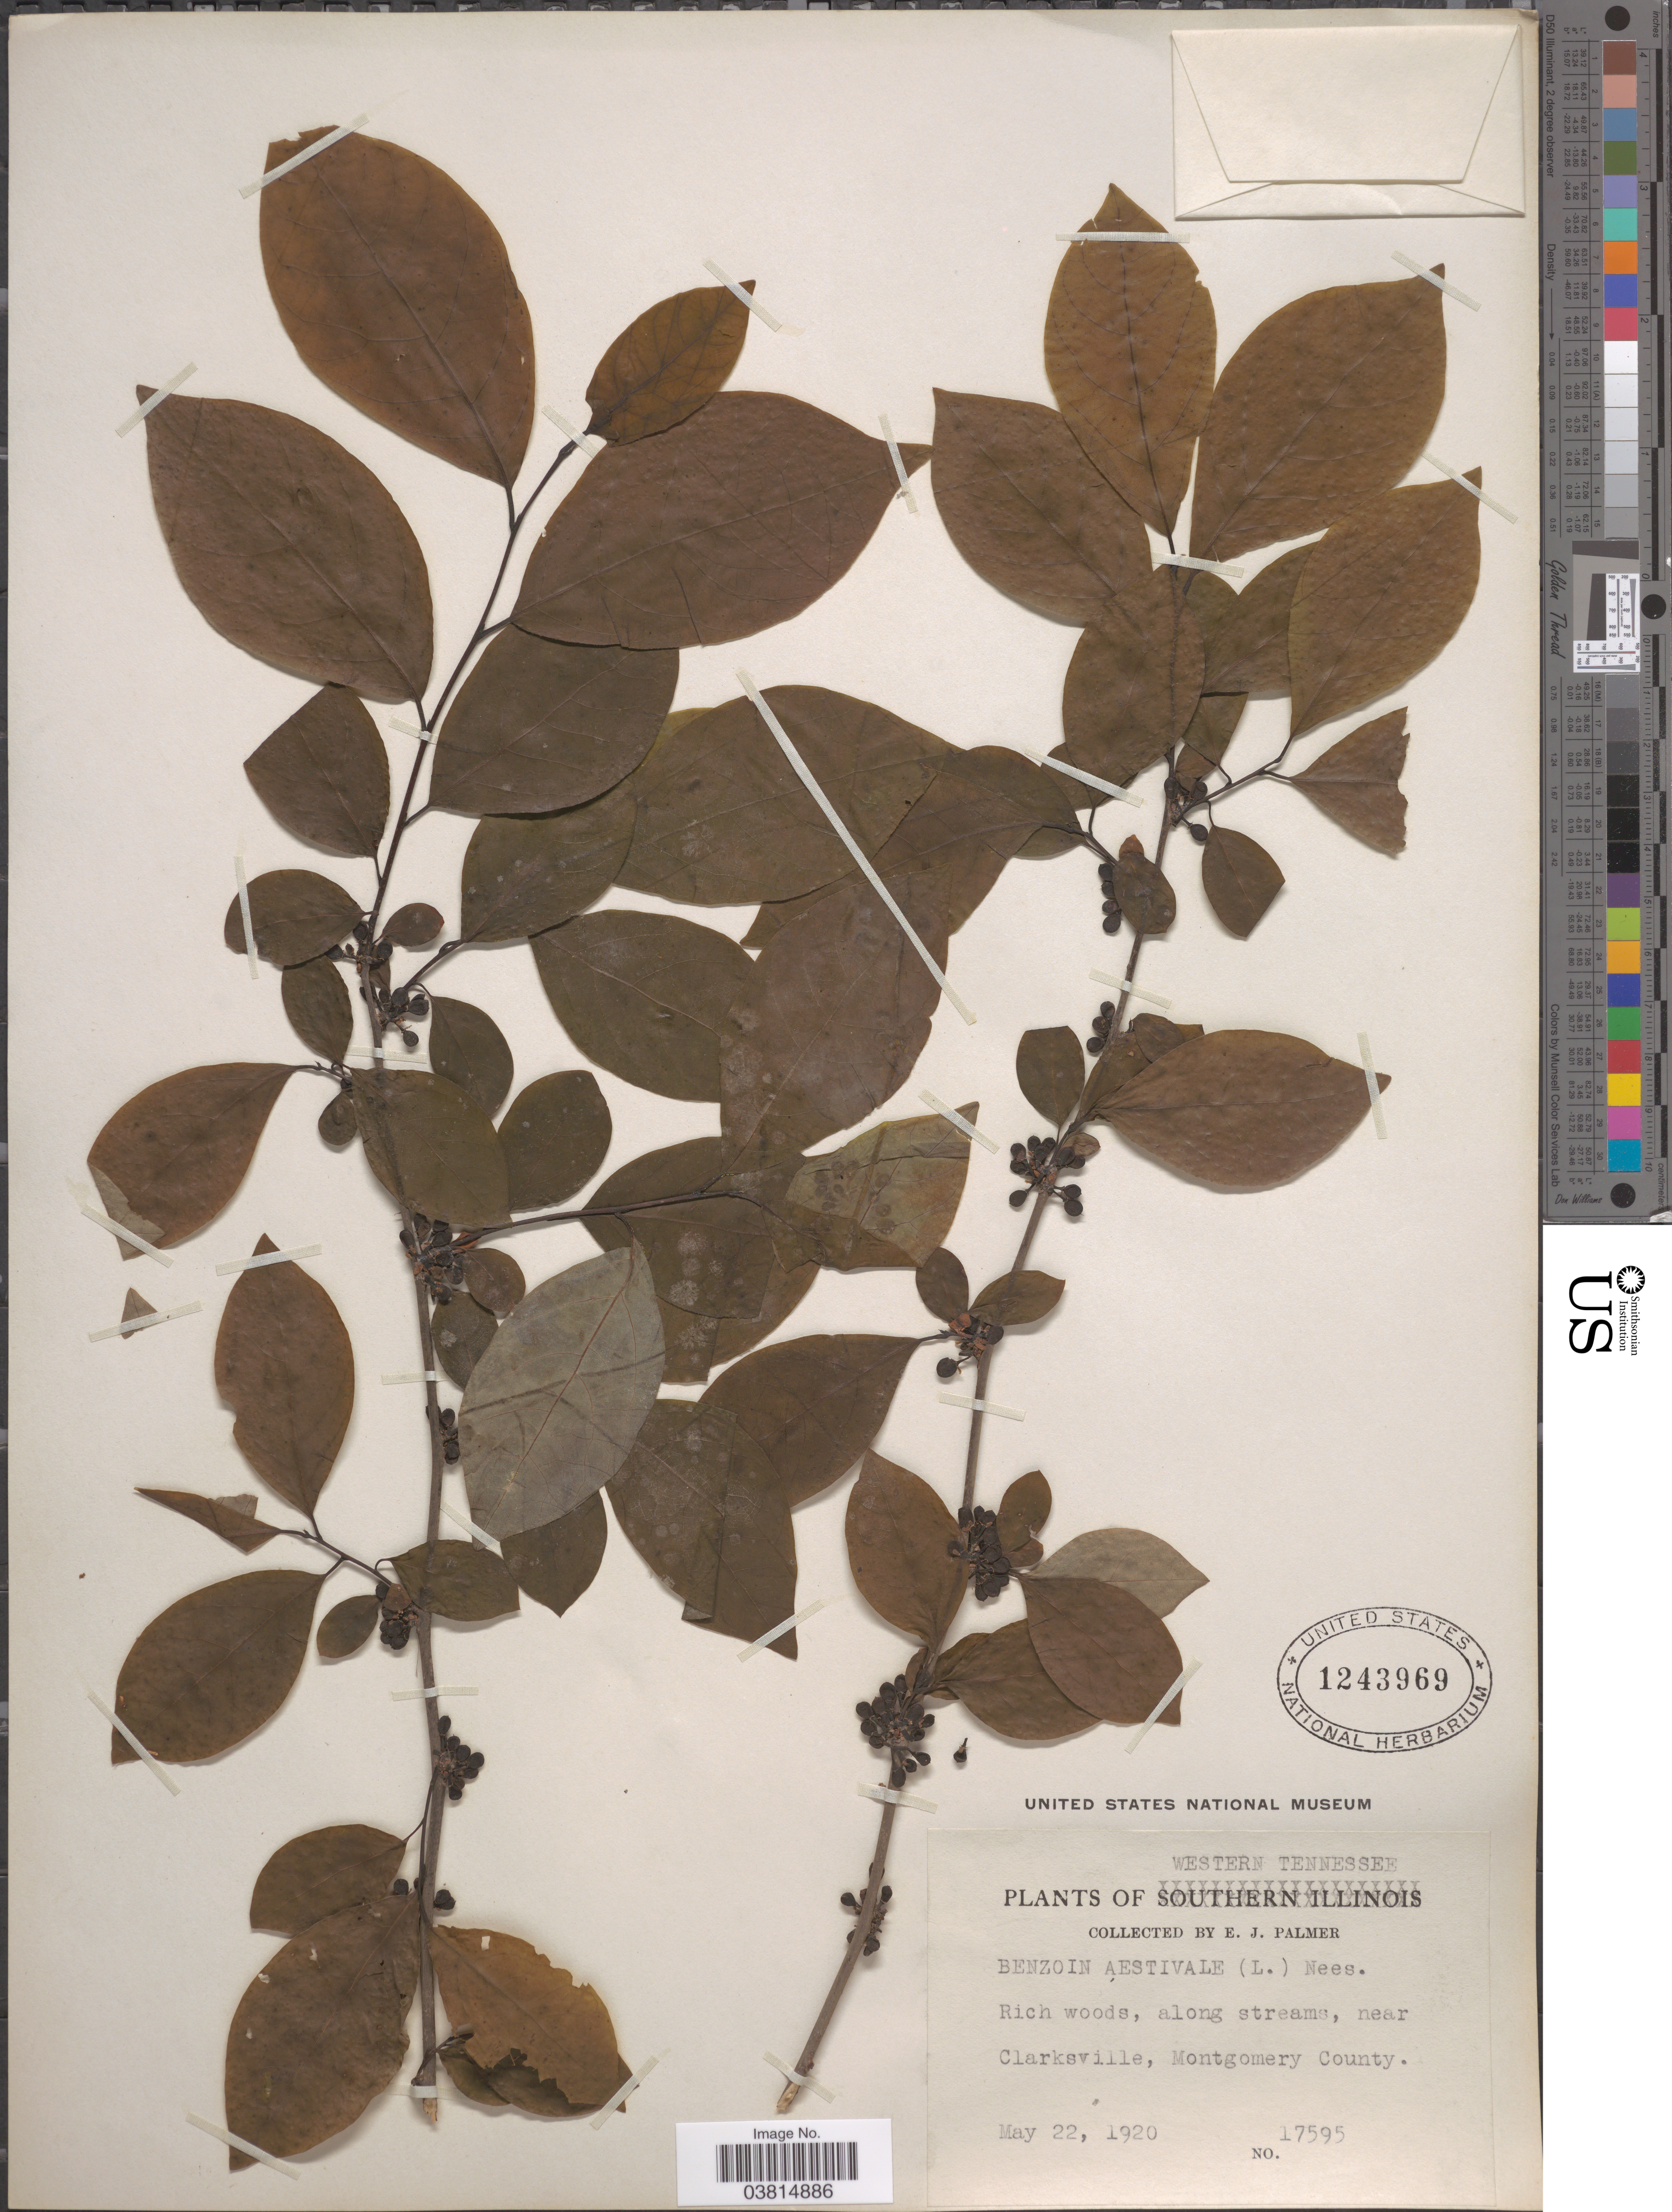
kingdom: Plantae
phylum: Tracheophyta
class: Magnoliopsida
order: Laurales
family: Lauraceae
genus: Lindera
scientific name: Lindera benzoin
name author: (L.) Blume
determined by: Strong, Mark T., (BOT), Smithsonian Institution - National Museum of Natural History (UNITED STATES)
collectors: E. J. Palmer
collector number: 17595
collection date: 1920-05-22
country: United States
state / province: Tennessee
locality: Western Tennessee. Near Clarksville, Montgomery County.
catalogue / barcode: US 1243969